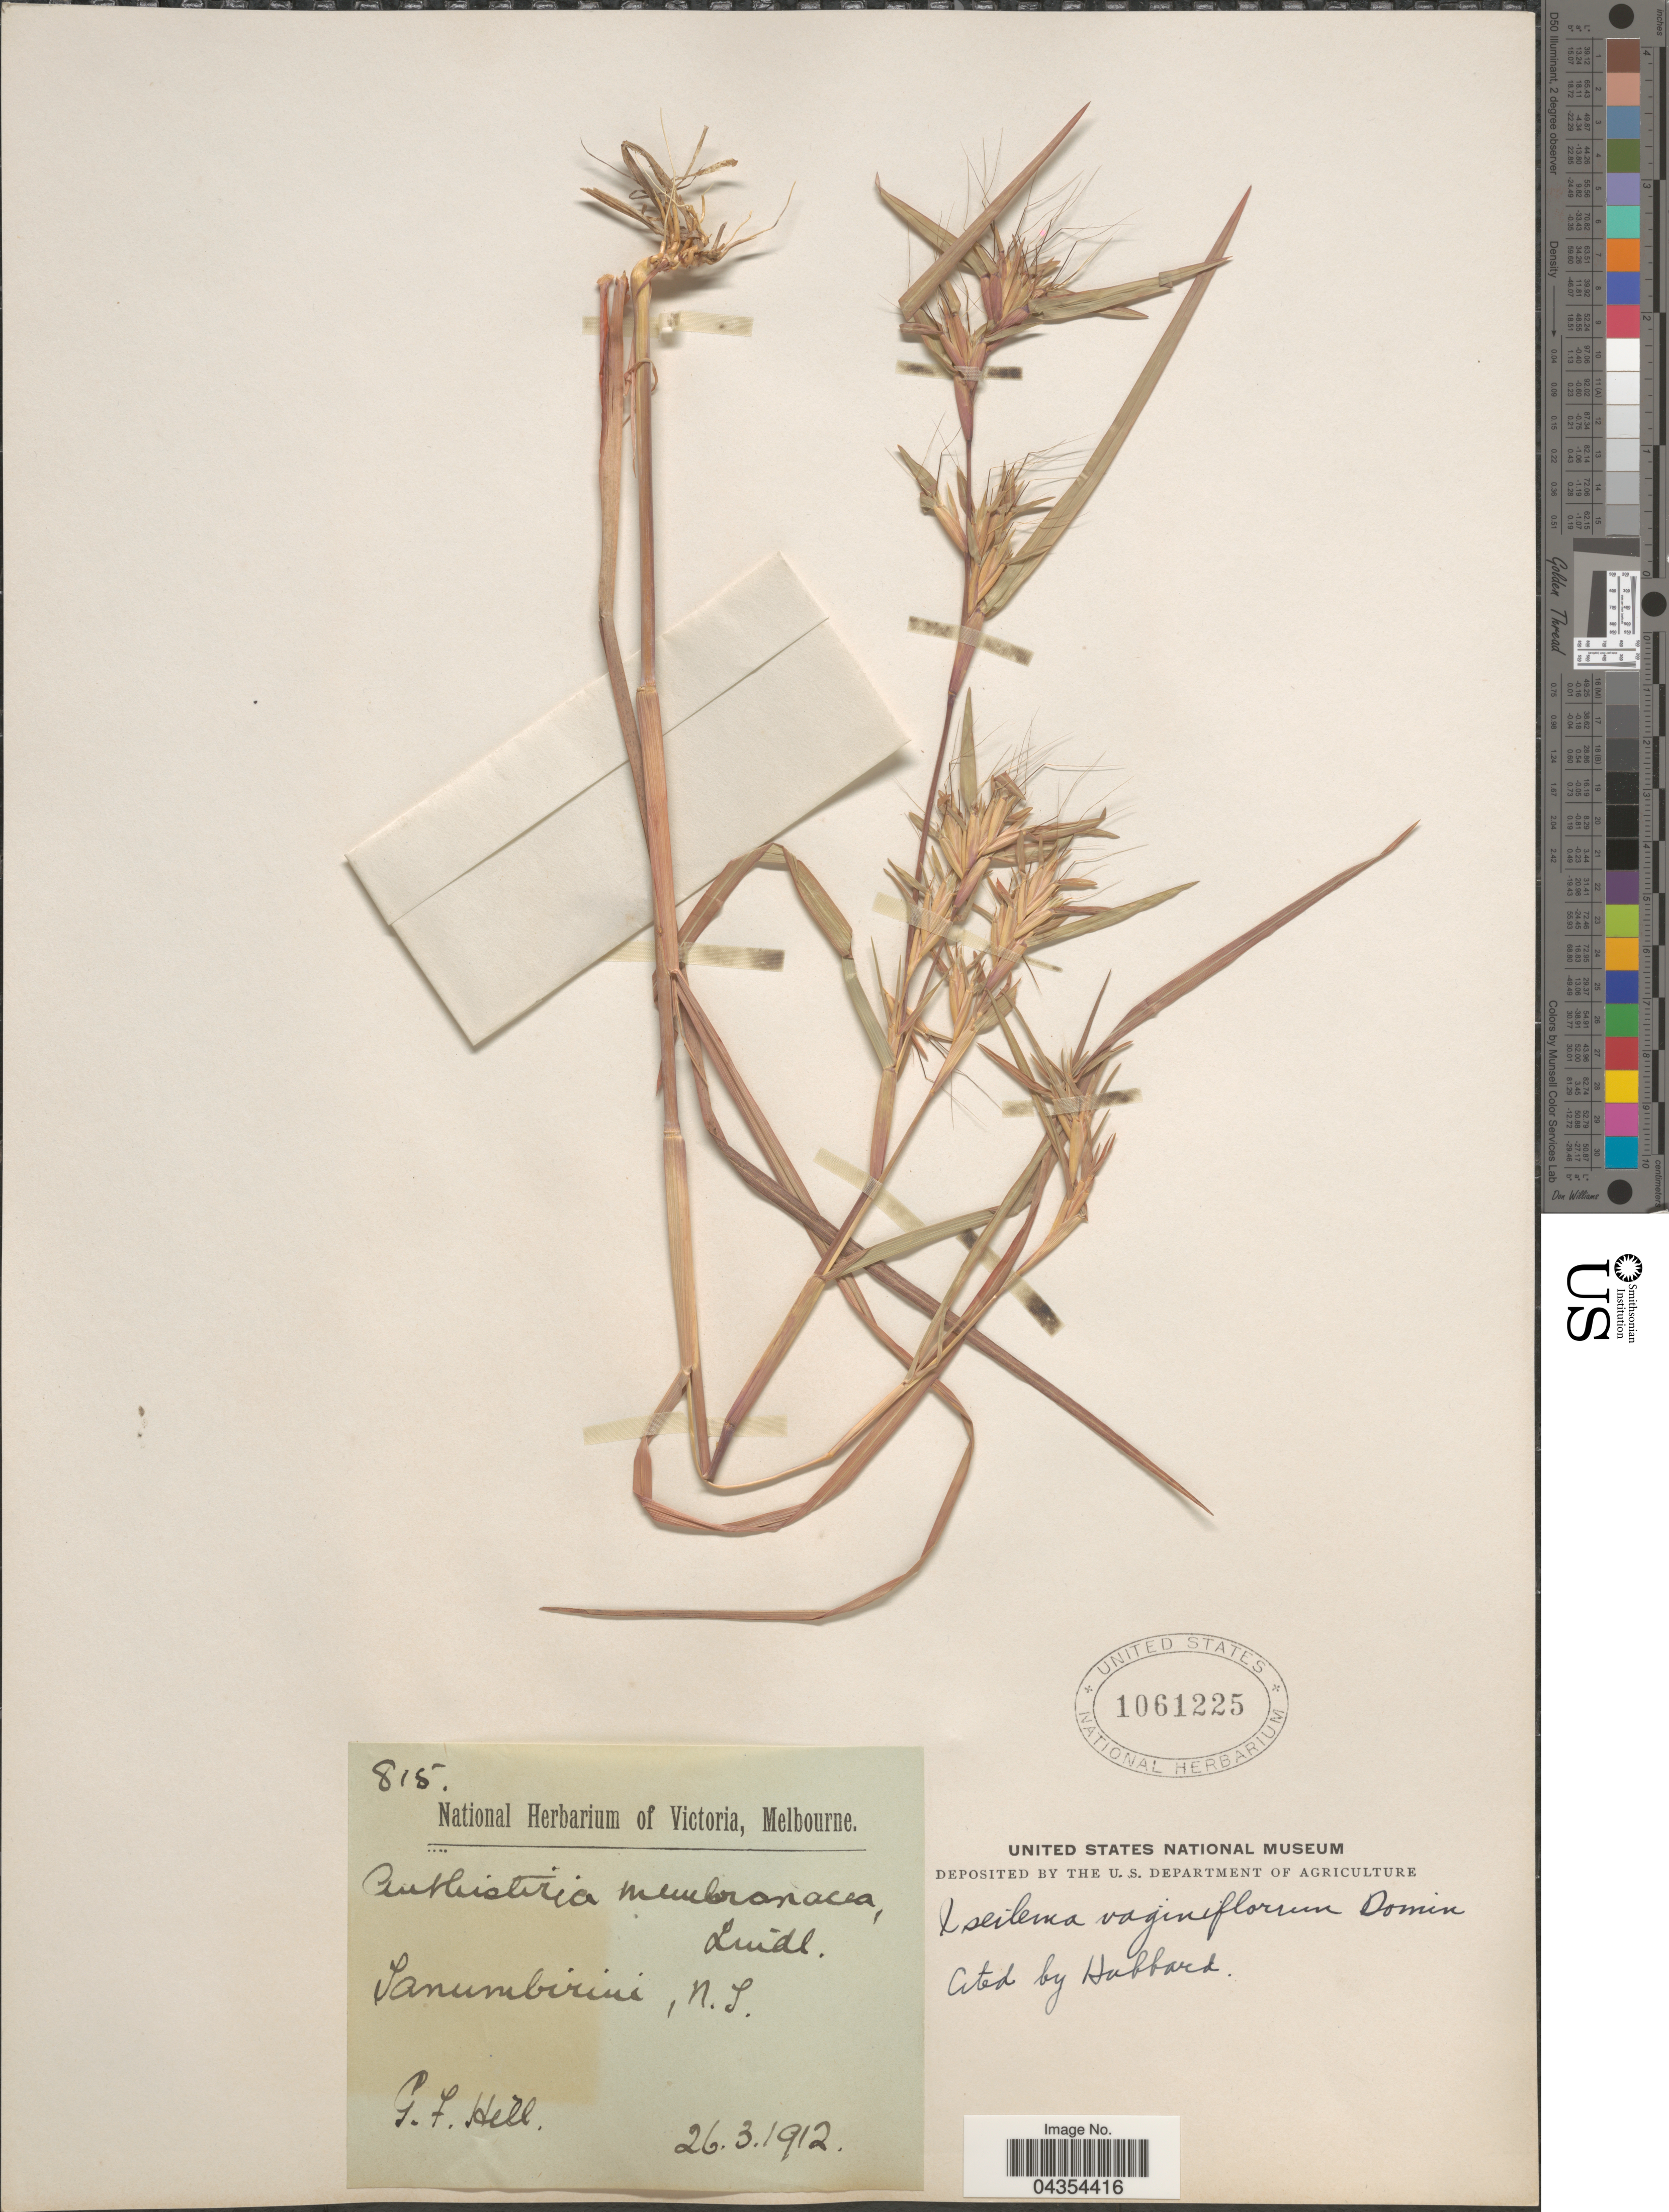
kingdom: Plantae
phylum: Tracheophyta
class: Liliopsida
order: Poales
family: Poaceae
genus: Iseilema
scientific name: Iseilema vaginiflorum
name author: Domin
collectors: G. Hill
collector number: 815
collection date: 1912-03-26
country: Australia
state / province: Northern Territory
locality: Tanumbirini, N.T.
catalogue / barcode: US 1061225